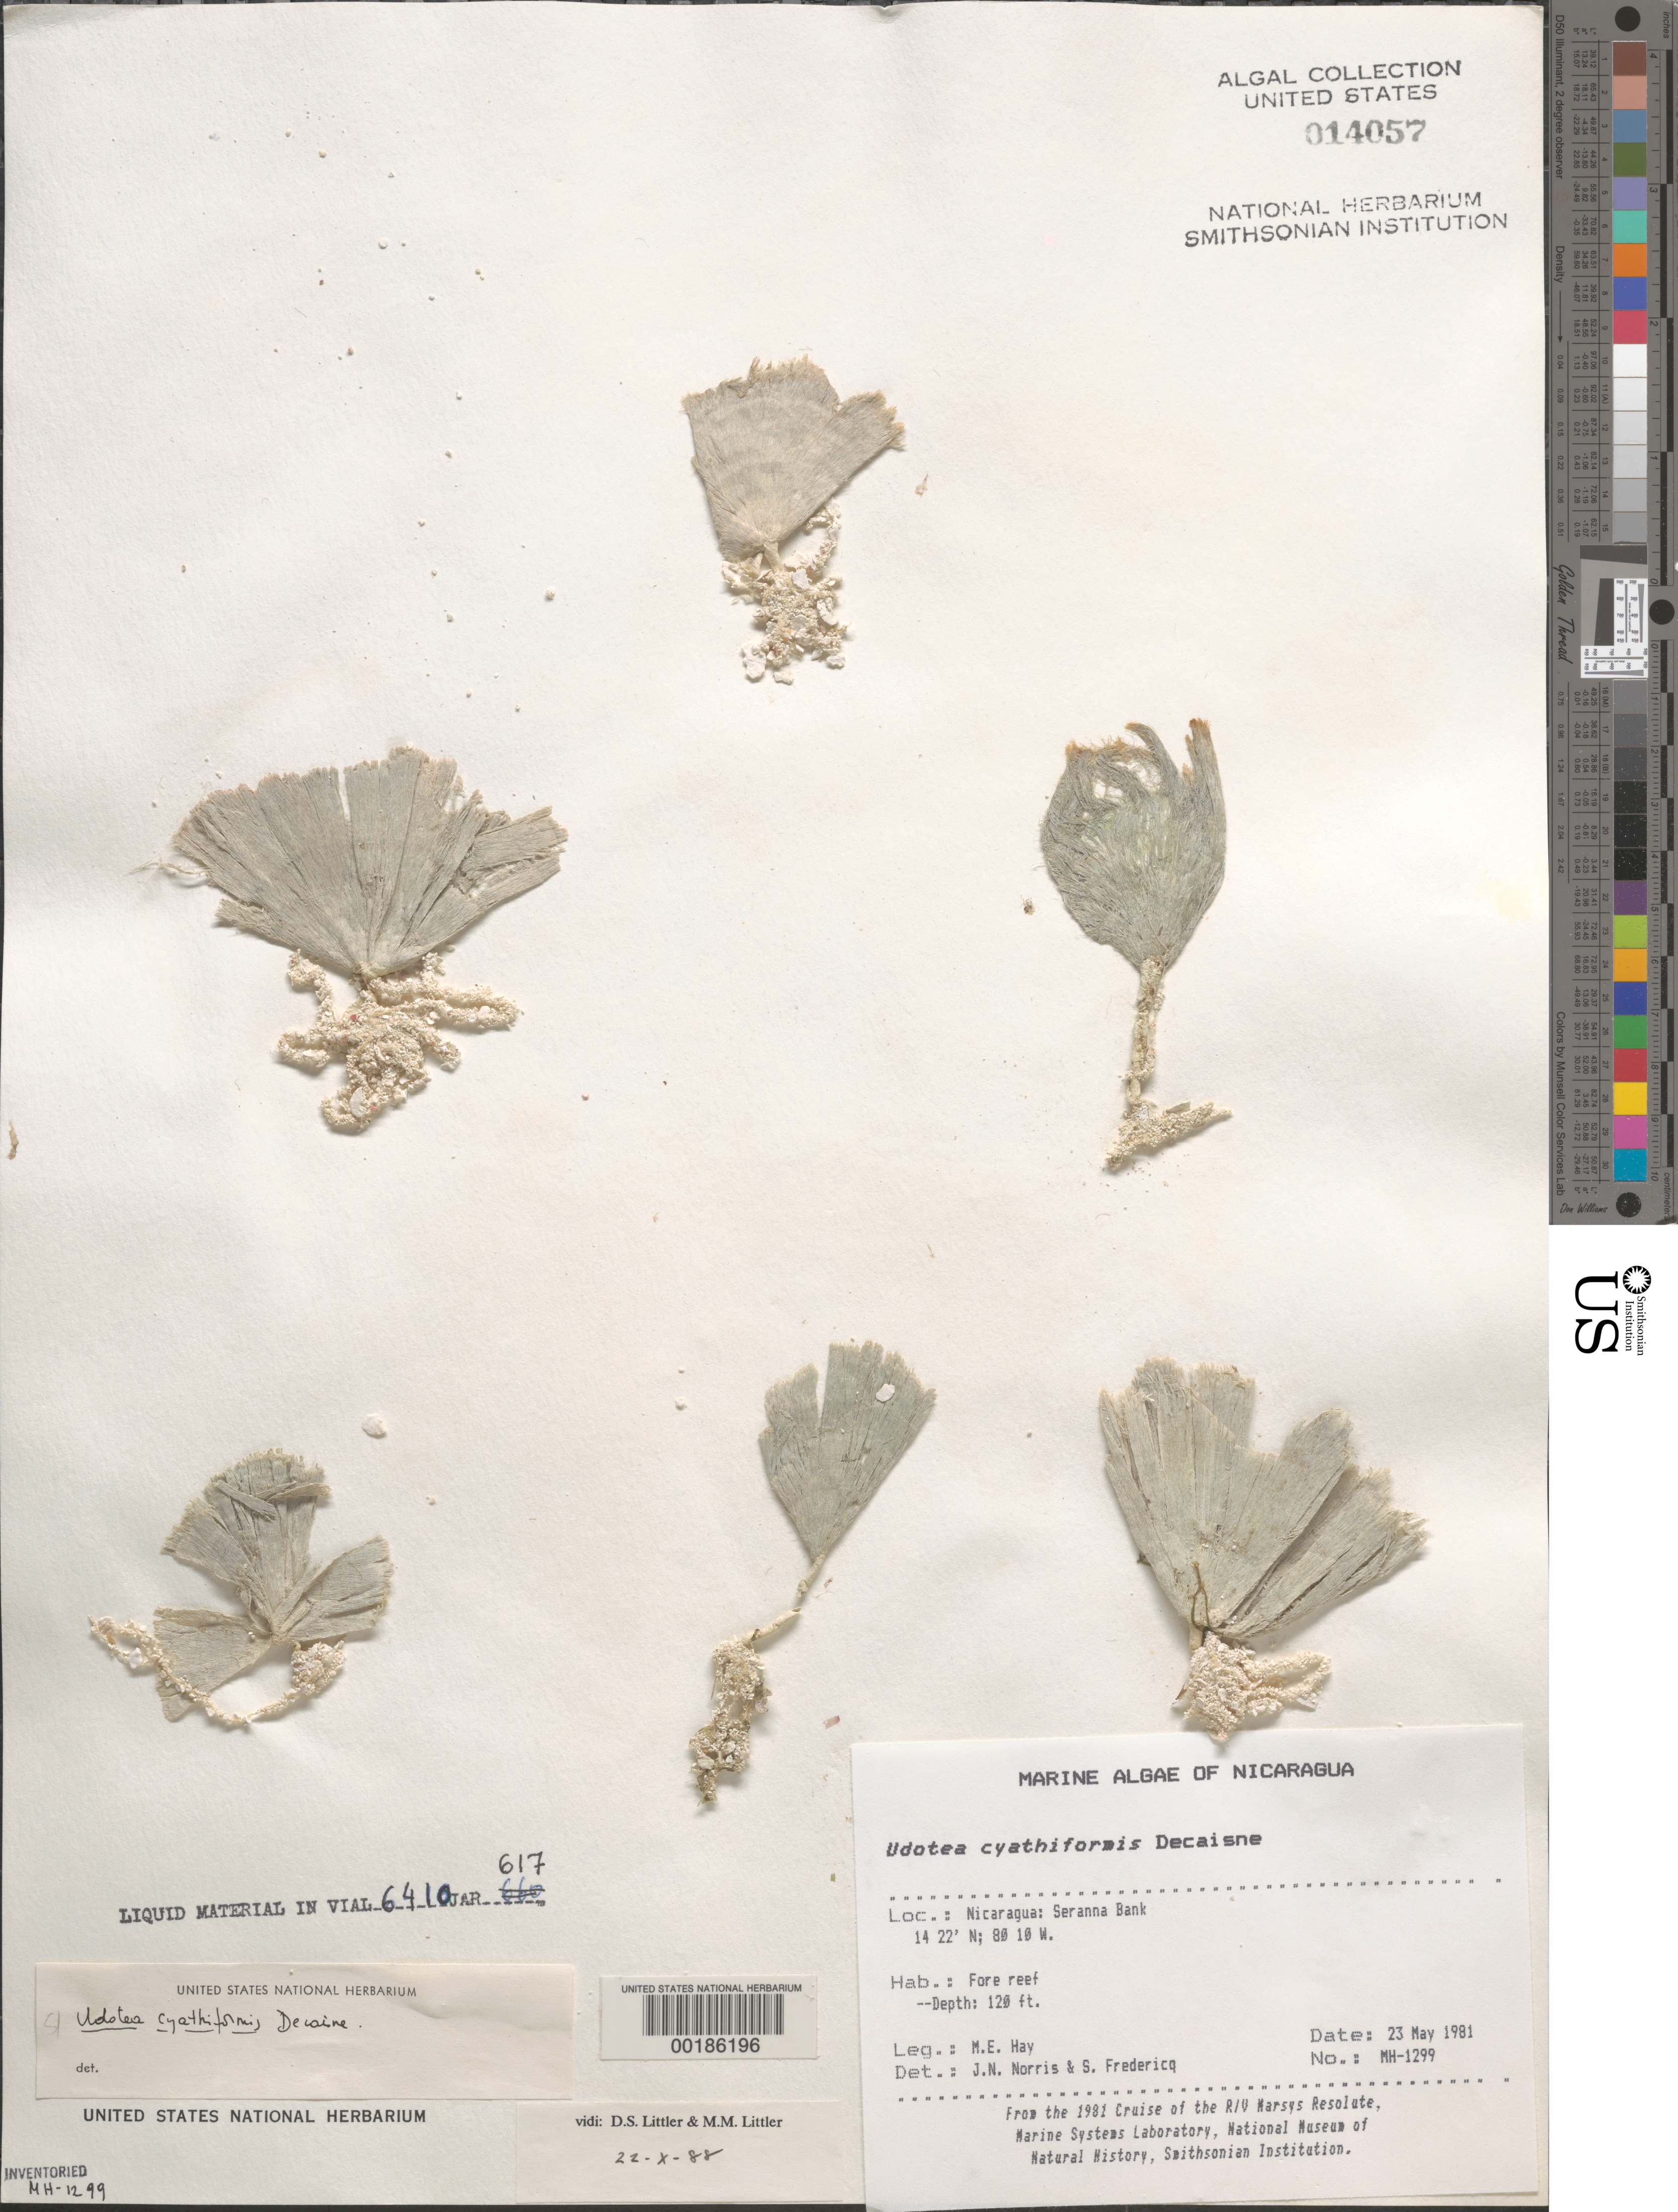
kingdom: Plantae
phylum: Chlorophyta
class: Ulvophyceae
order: Bryopsidales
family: Udoteaceae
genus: Udotea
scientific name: Udotea cyathiformis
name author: Decne.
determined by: Norris, J. N.; Fredericq, S.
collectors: M. E. Hay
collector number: MEH-1299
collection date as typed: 23 May 1981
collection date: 1981-05-23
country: Nicaragua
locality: Seranna bank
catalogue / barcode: US 14057